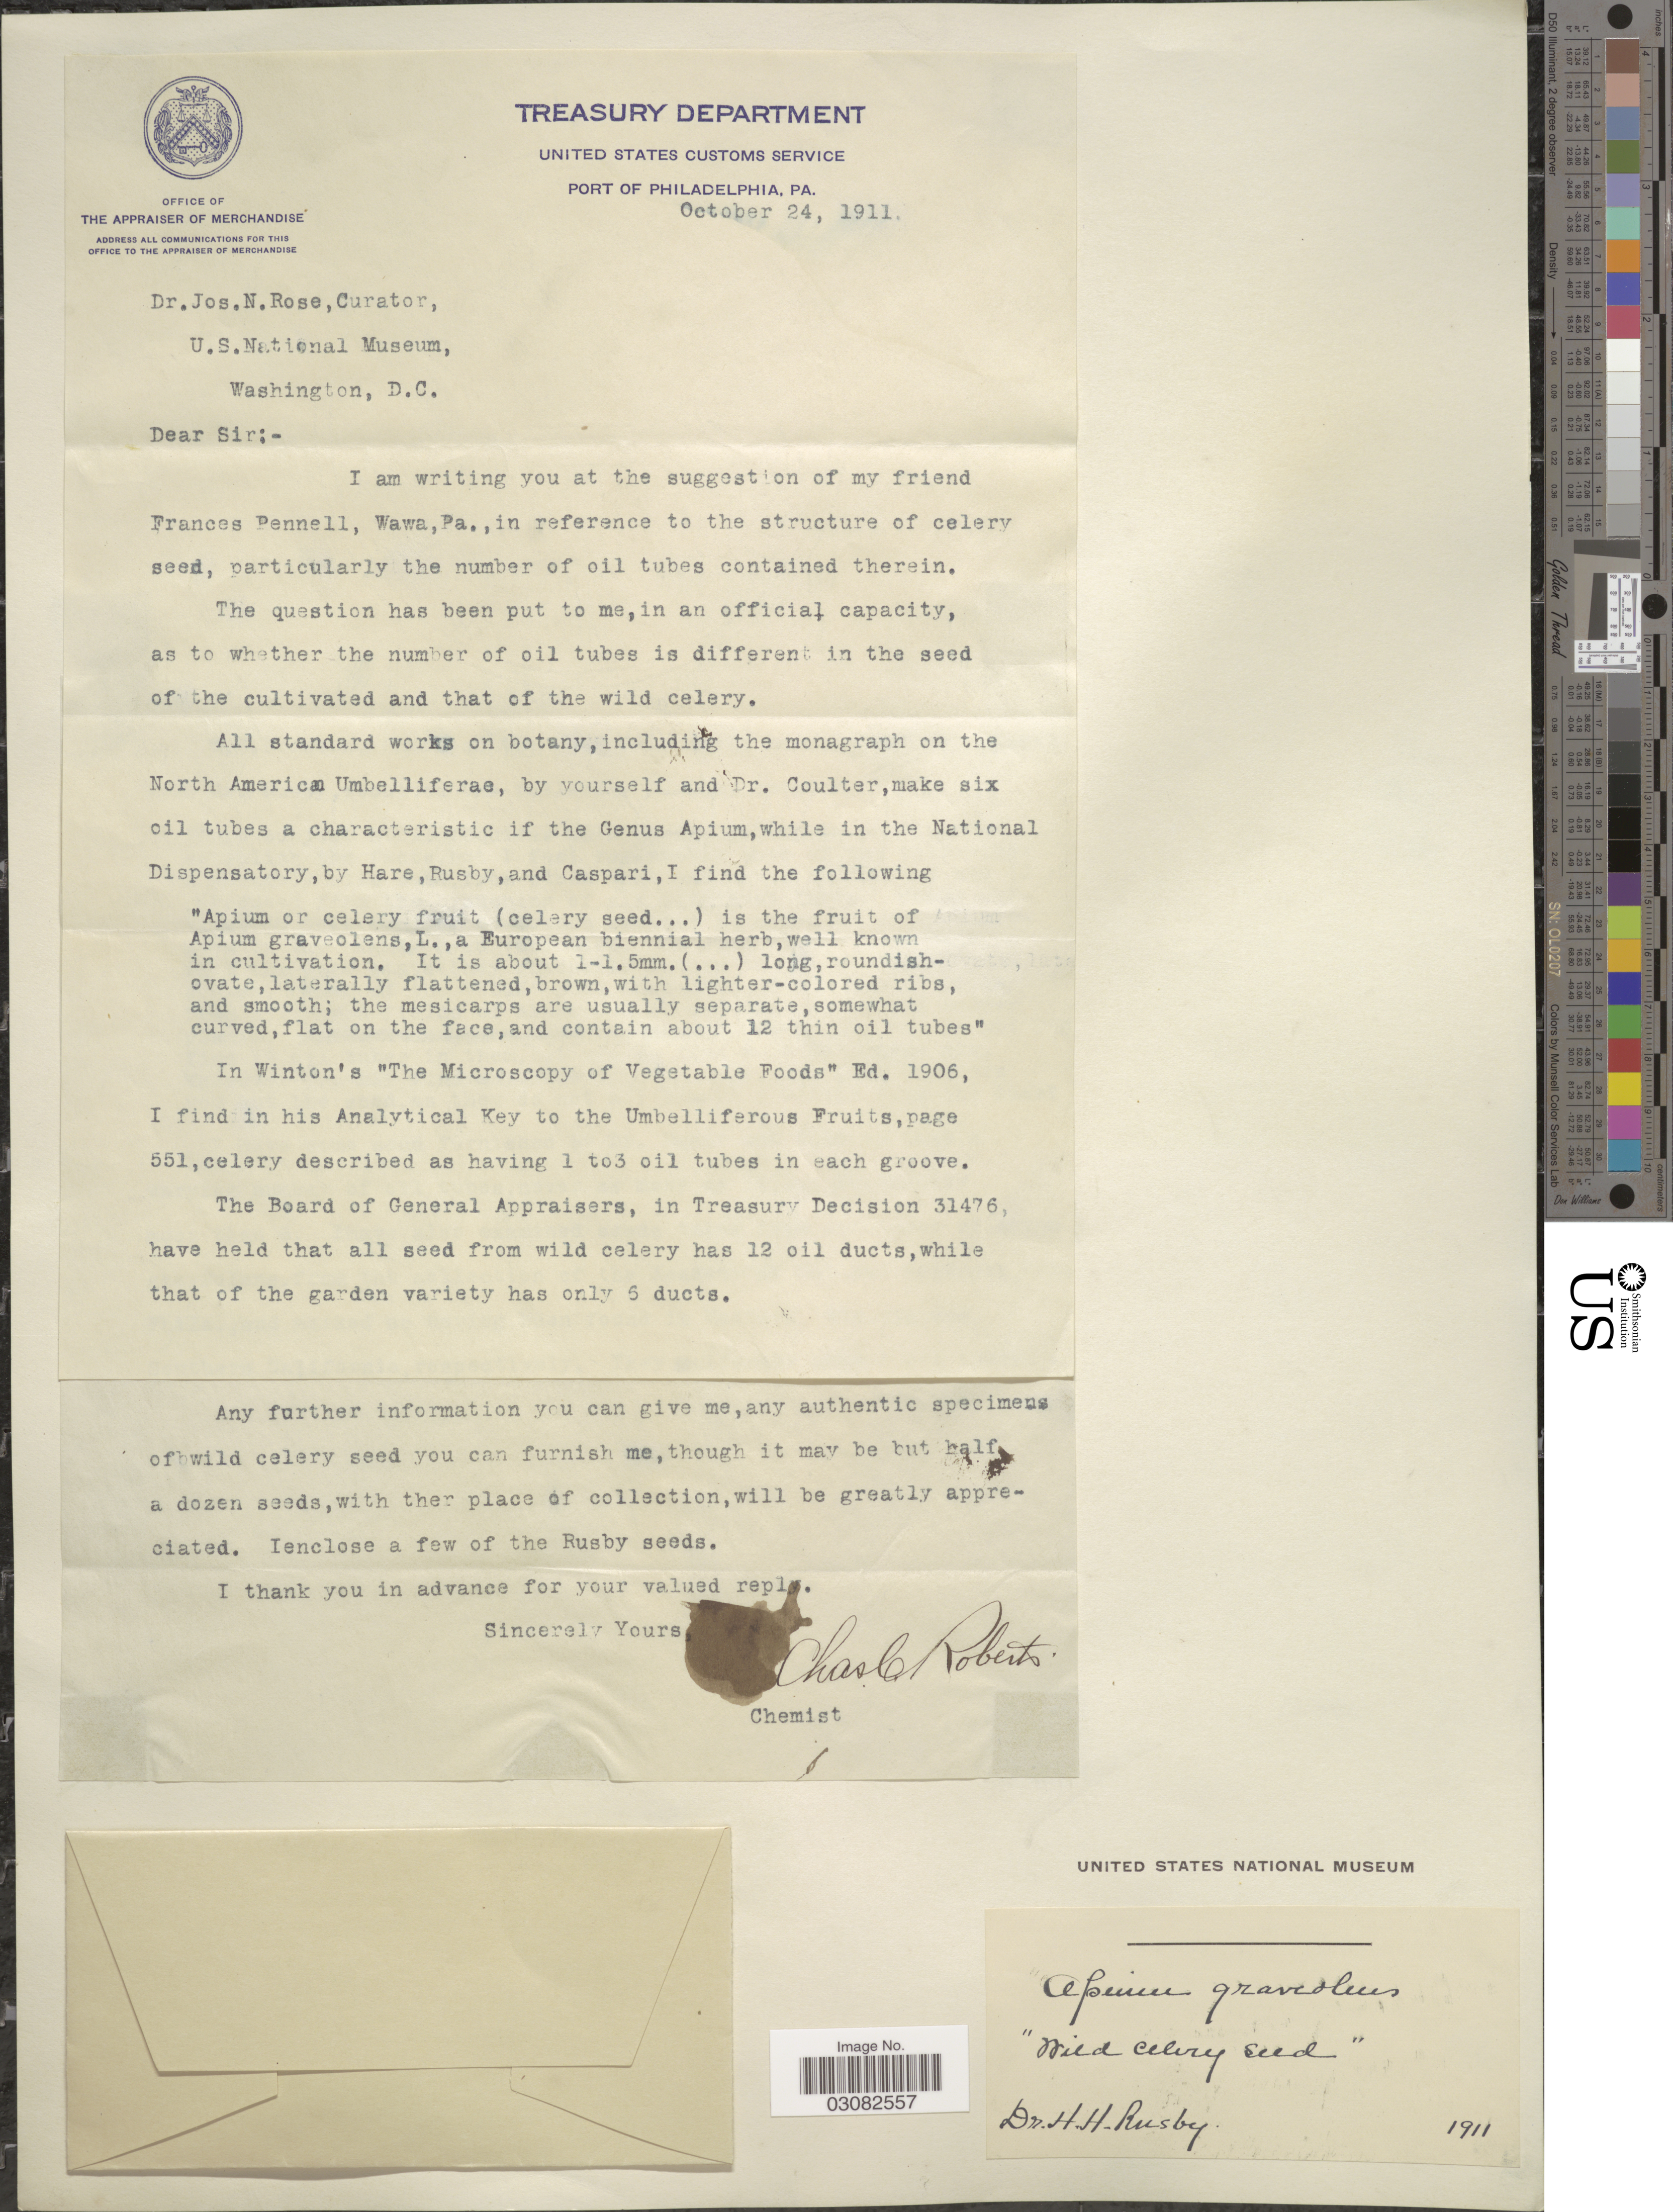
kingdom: Plantae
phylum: Tracheophyta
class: Magnoliopsida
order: Apiales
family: Apiaceae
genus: Apium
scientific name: Apium graveolens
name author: L.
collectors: H. H. Rusby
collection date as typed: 1911